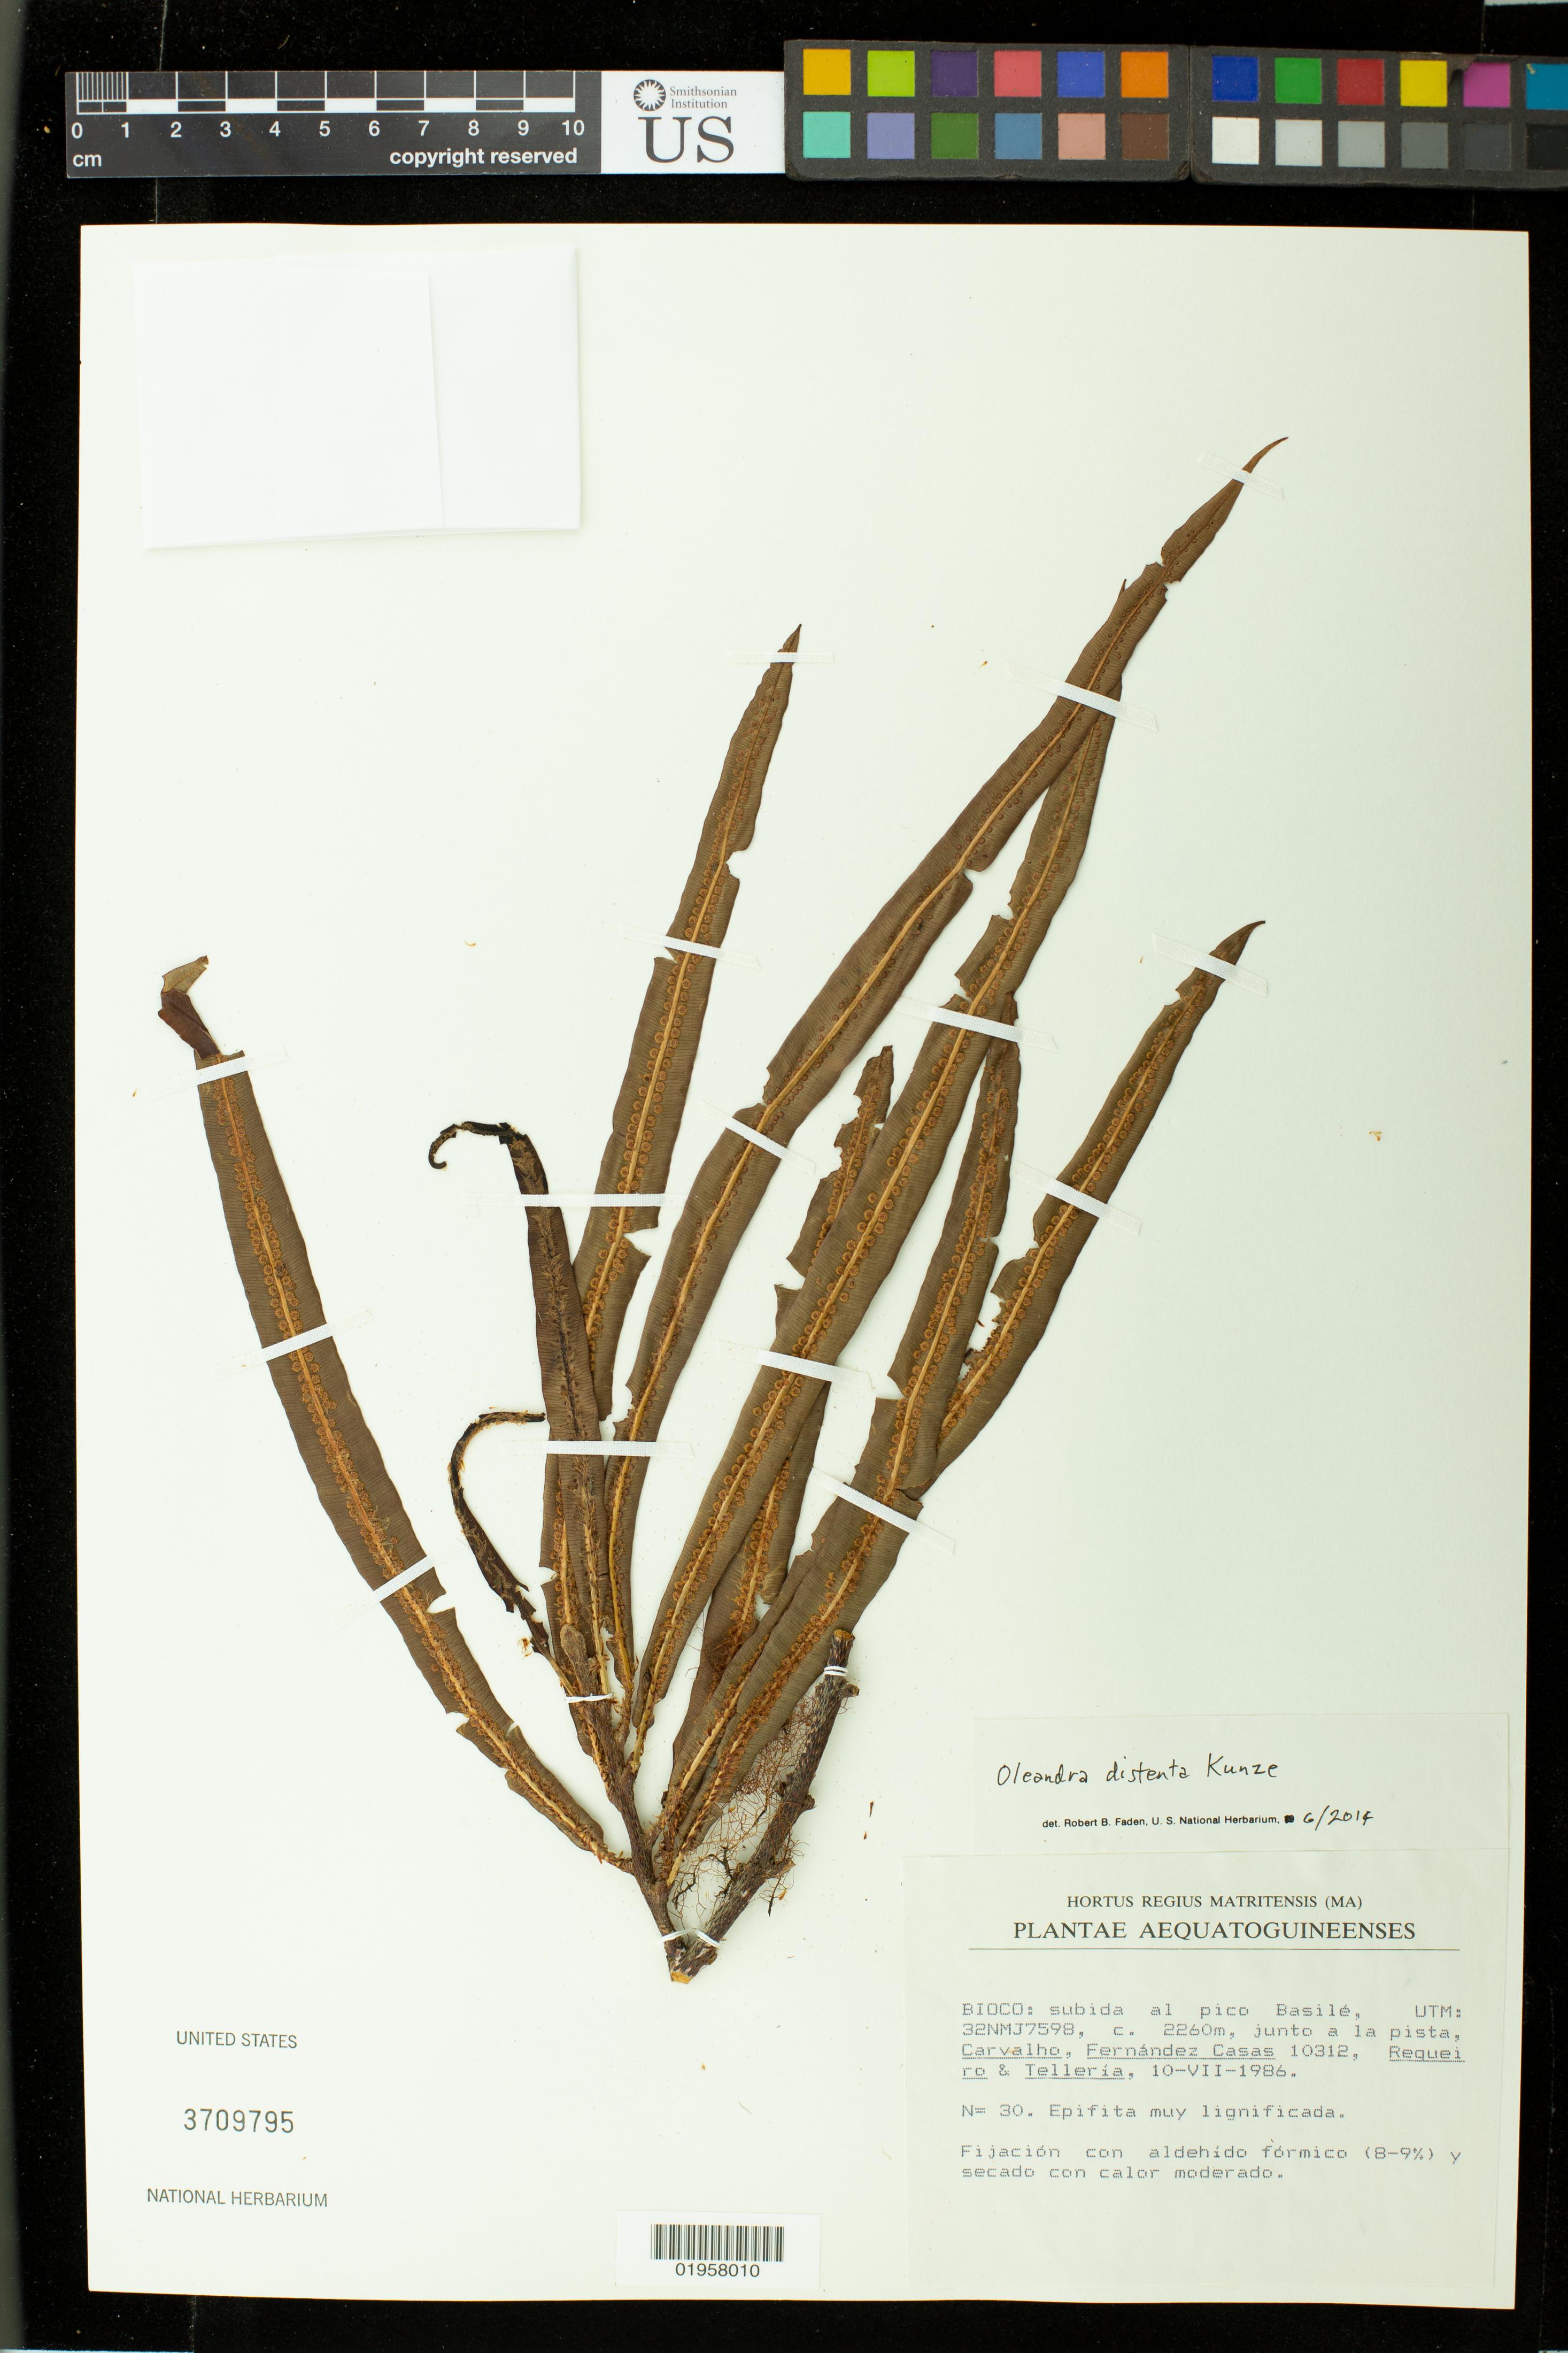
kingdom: Plantae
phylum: Tracheophyta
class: Polypodiopsida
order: Polypodiales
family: Oleandraceae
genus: Oleandra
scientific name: Oleandra distenta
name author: Kunze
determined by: Faden, Robert B., (US), Smithsonian Institution - National Museum of Natural History (UNITED STATES)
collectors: F. J. Fernández Casas, -- Carvalho, Requeiro, -- & -. Telleria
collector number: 10312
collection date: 1986-07-10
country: Equatorial Guinea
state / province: Bioko Norte / Bioko Sur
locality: Bioco [Bioko]: subida al pico Basilé, UTM: 32NMJ7598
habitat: Junto a la pista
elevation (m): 2260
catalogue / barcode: US 3709795